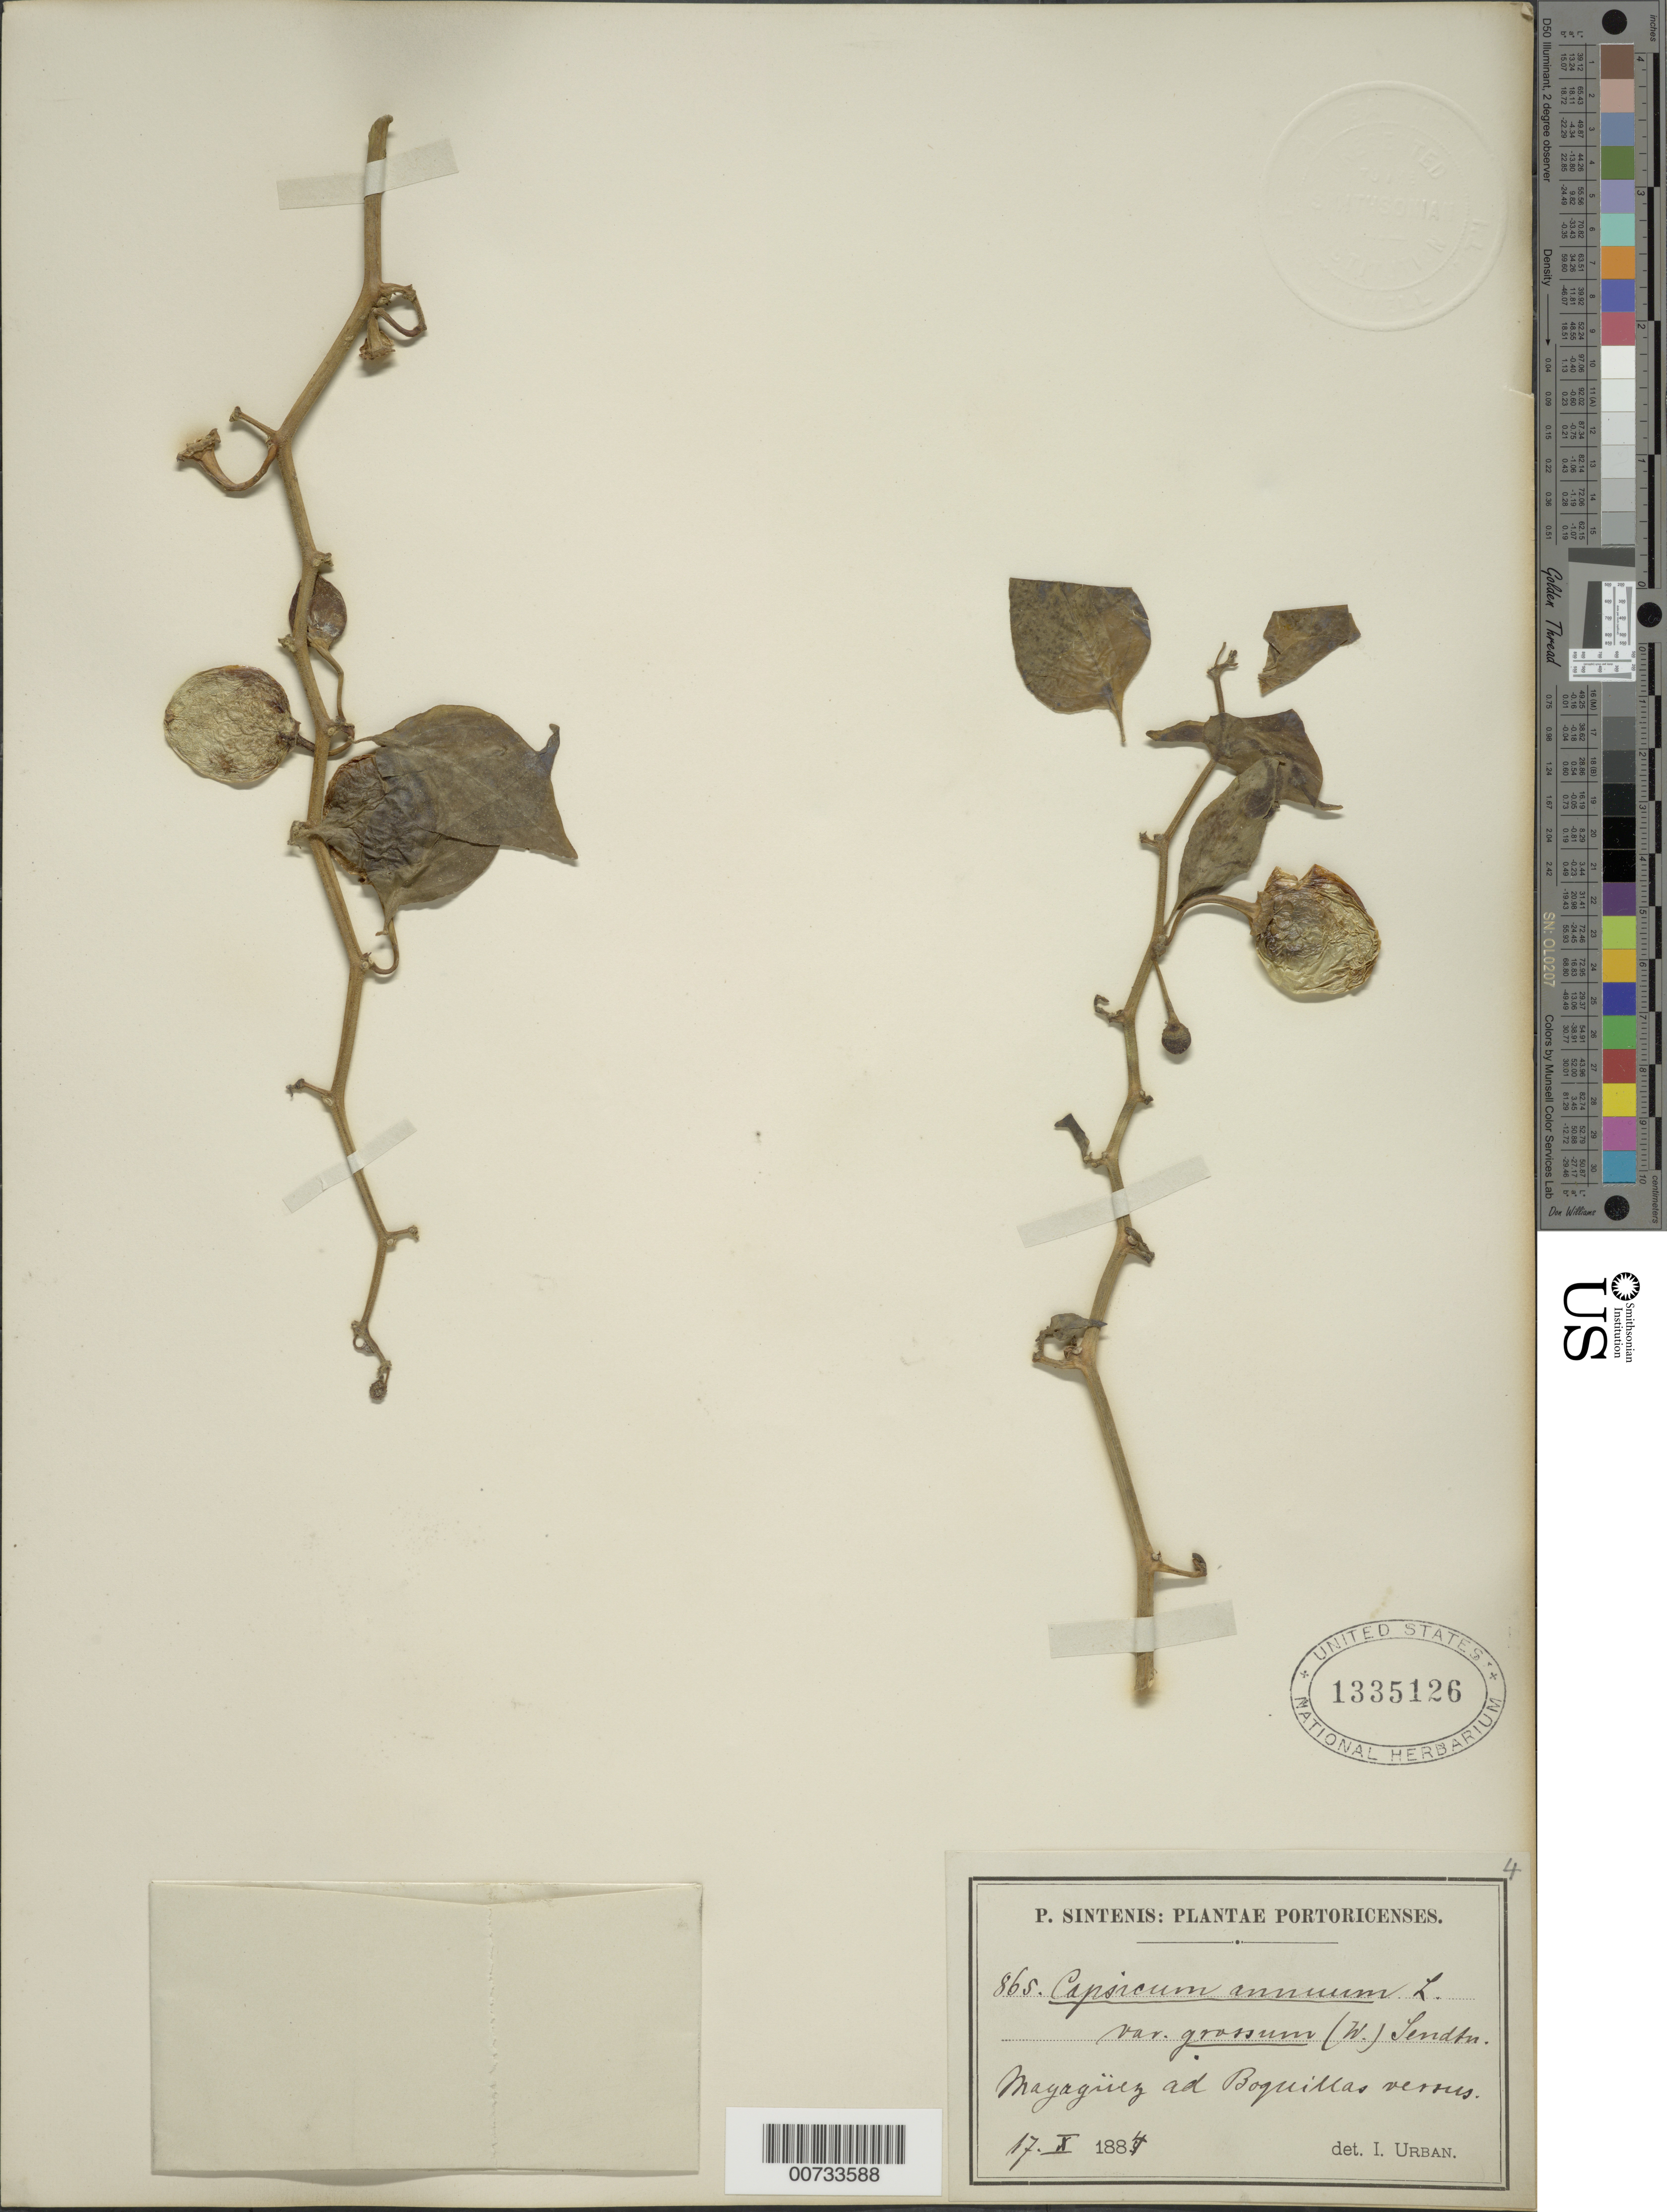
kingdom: Plantae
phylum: Tracheophyta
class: Magnoliopsida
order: Solanales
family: Solanaceae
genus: Capsicum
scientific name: Capsicum annuum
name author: L.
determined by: Urban, Ignatz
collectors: P. Sintenis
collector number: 865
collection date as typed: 17 Oct 1884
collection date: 1884-10-17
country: Puerto Rico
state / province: Mayagüez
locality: Mayaguez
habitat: Ad Boquillas versus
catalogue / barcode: US 1335126